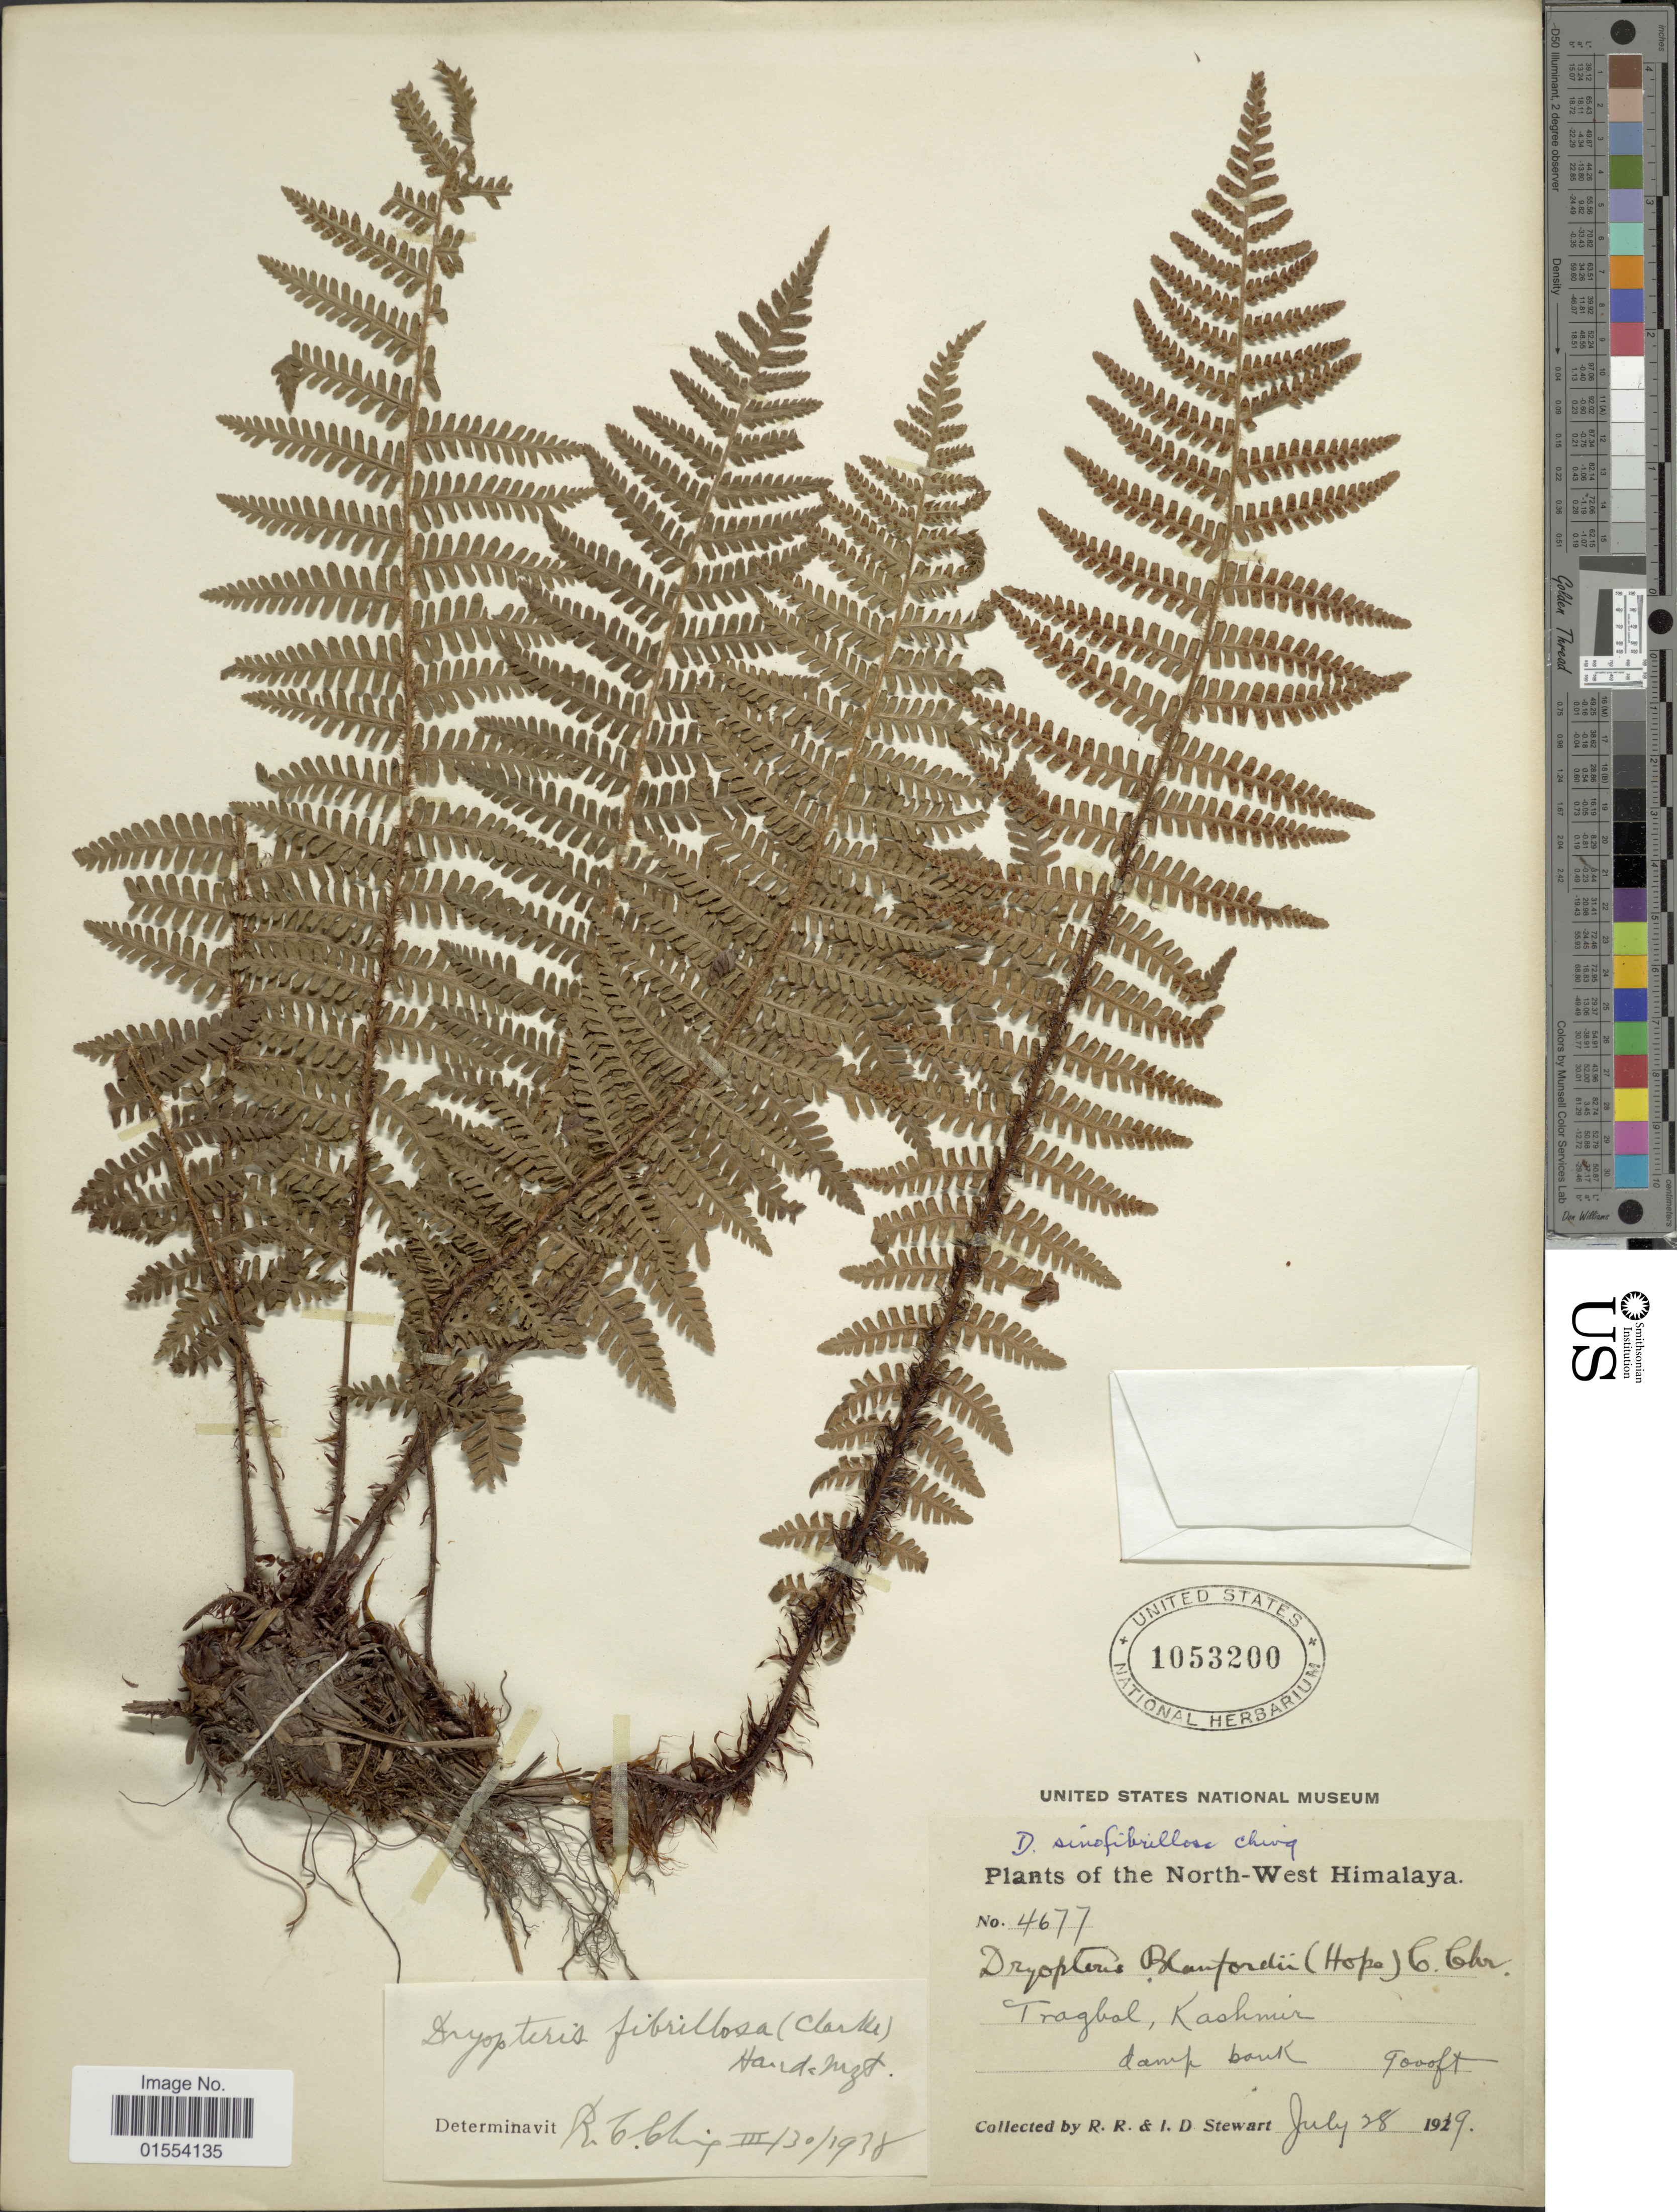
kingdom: Plantae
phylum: Tracheophyta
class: Polypodiopsida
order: Polypodiales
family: Dryopteridaceae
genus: Dryopteris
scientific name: Dryopteris fibrillosa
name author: (Baker) Christ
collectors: R. R. Stewart & I. Stewart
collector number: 4677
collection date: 1919-07-28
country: India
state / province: Jammu and Kashmir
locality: Tragbal, Kashmir, North West Himalaya.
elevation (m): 2743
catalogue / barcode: US 1053200